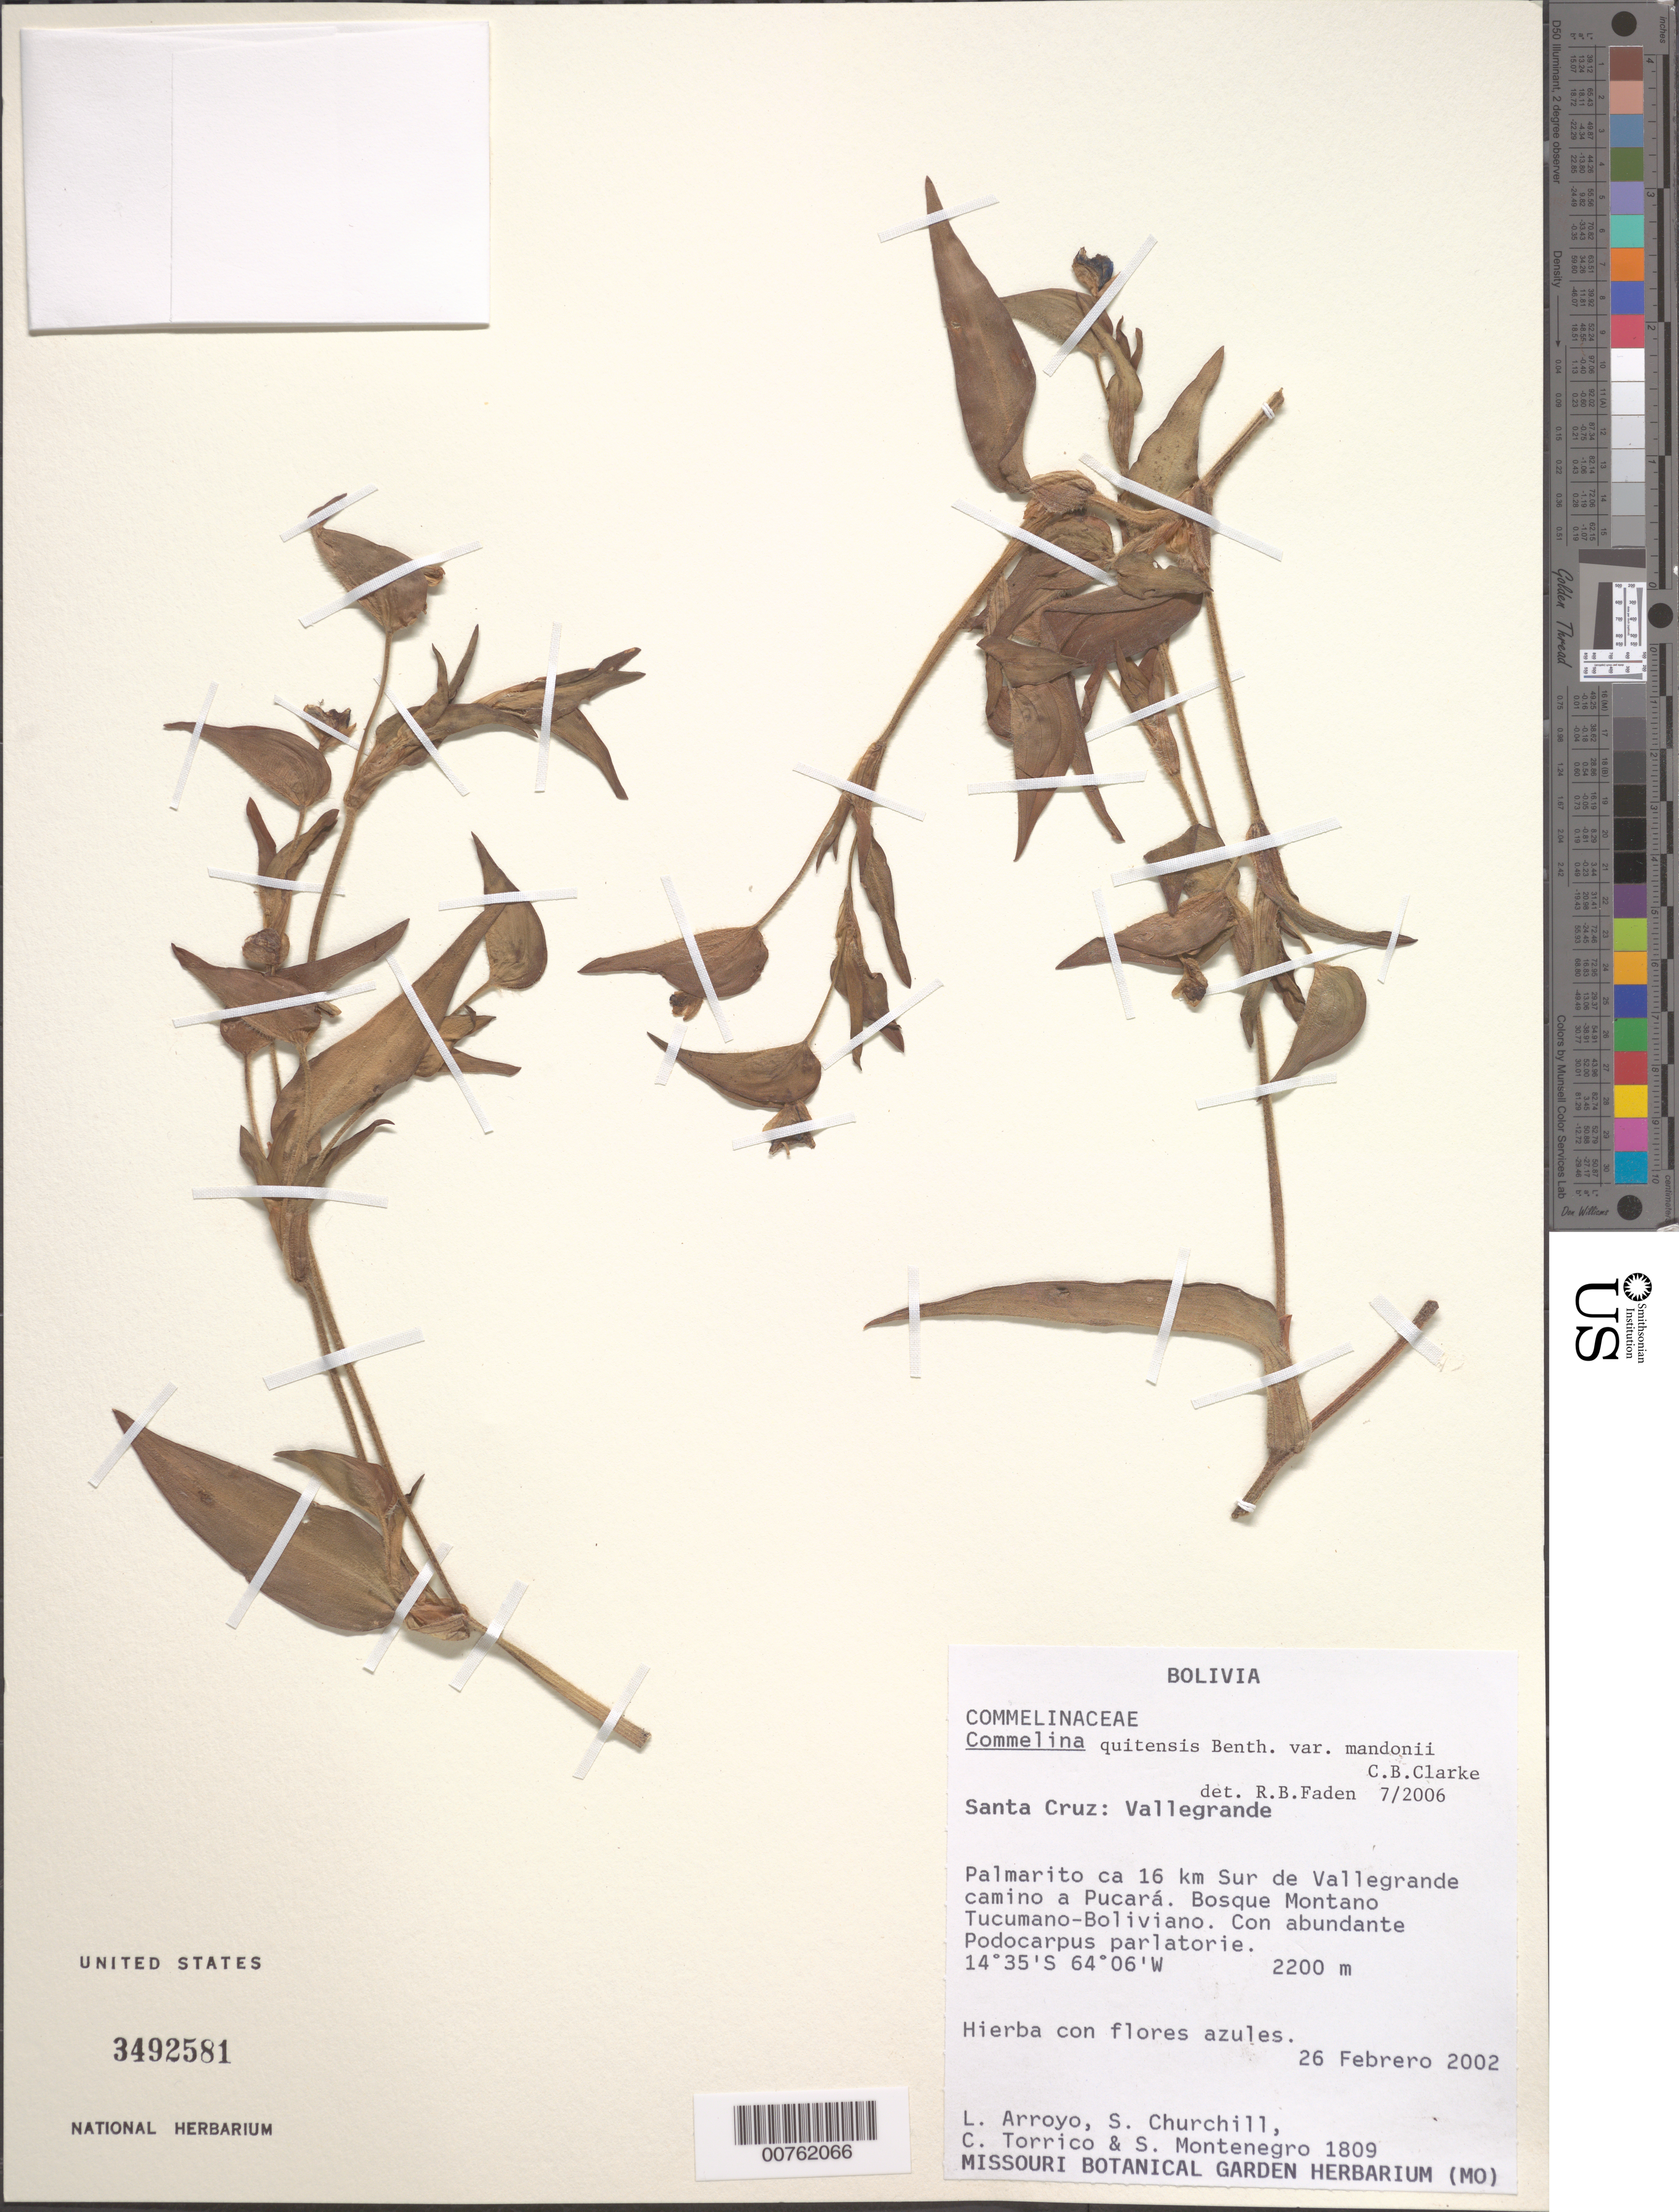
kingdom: Plantae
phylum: Tracheophyta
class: Liliopsida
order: Commelinales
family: Commelinaceae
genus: Commelina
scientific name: Commelina quitensis var. mandonii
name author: C.B. Clarke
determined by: Faden, Robert B., (US), Smithsonian Institution - National Museum of Natural History (UNITED STATES)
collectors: L. Arroyo, S. Churchill, C. Torrico & S. Montenegro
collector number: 1809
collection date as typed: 26 Feb 2002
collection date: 2002-02-26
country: Bolivia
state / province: Santa Cruz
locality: Valle Grande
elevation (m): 2200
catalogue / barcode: US 3492581